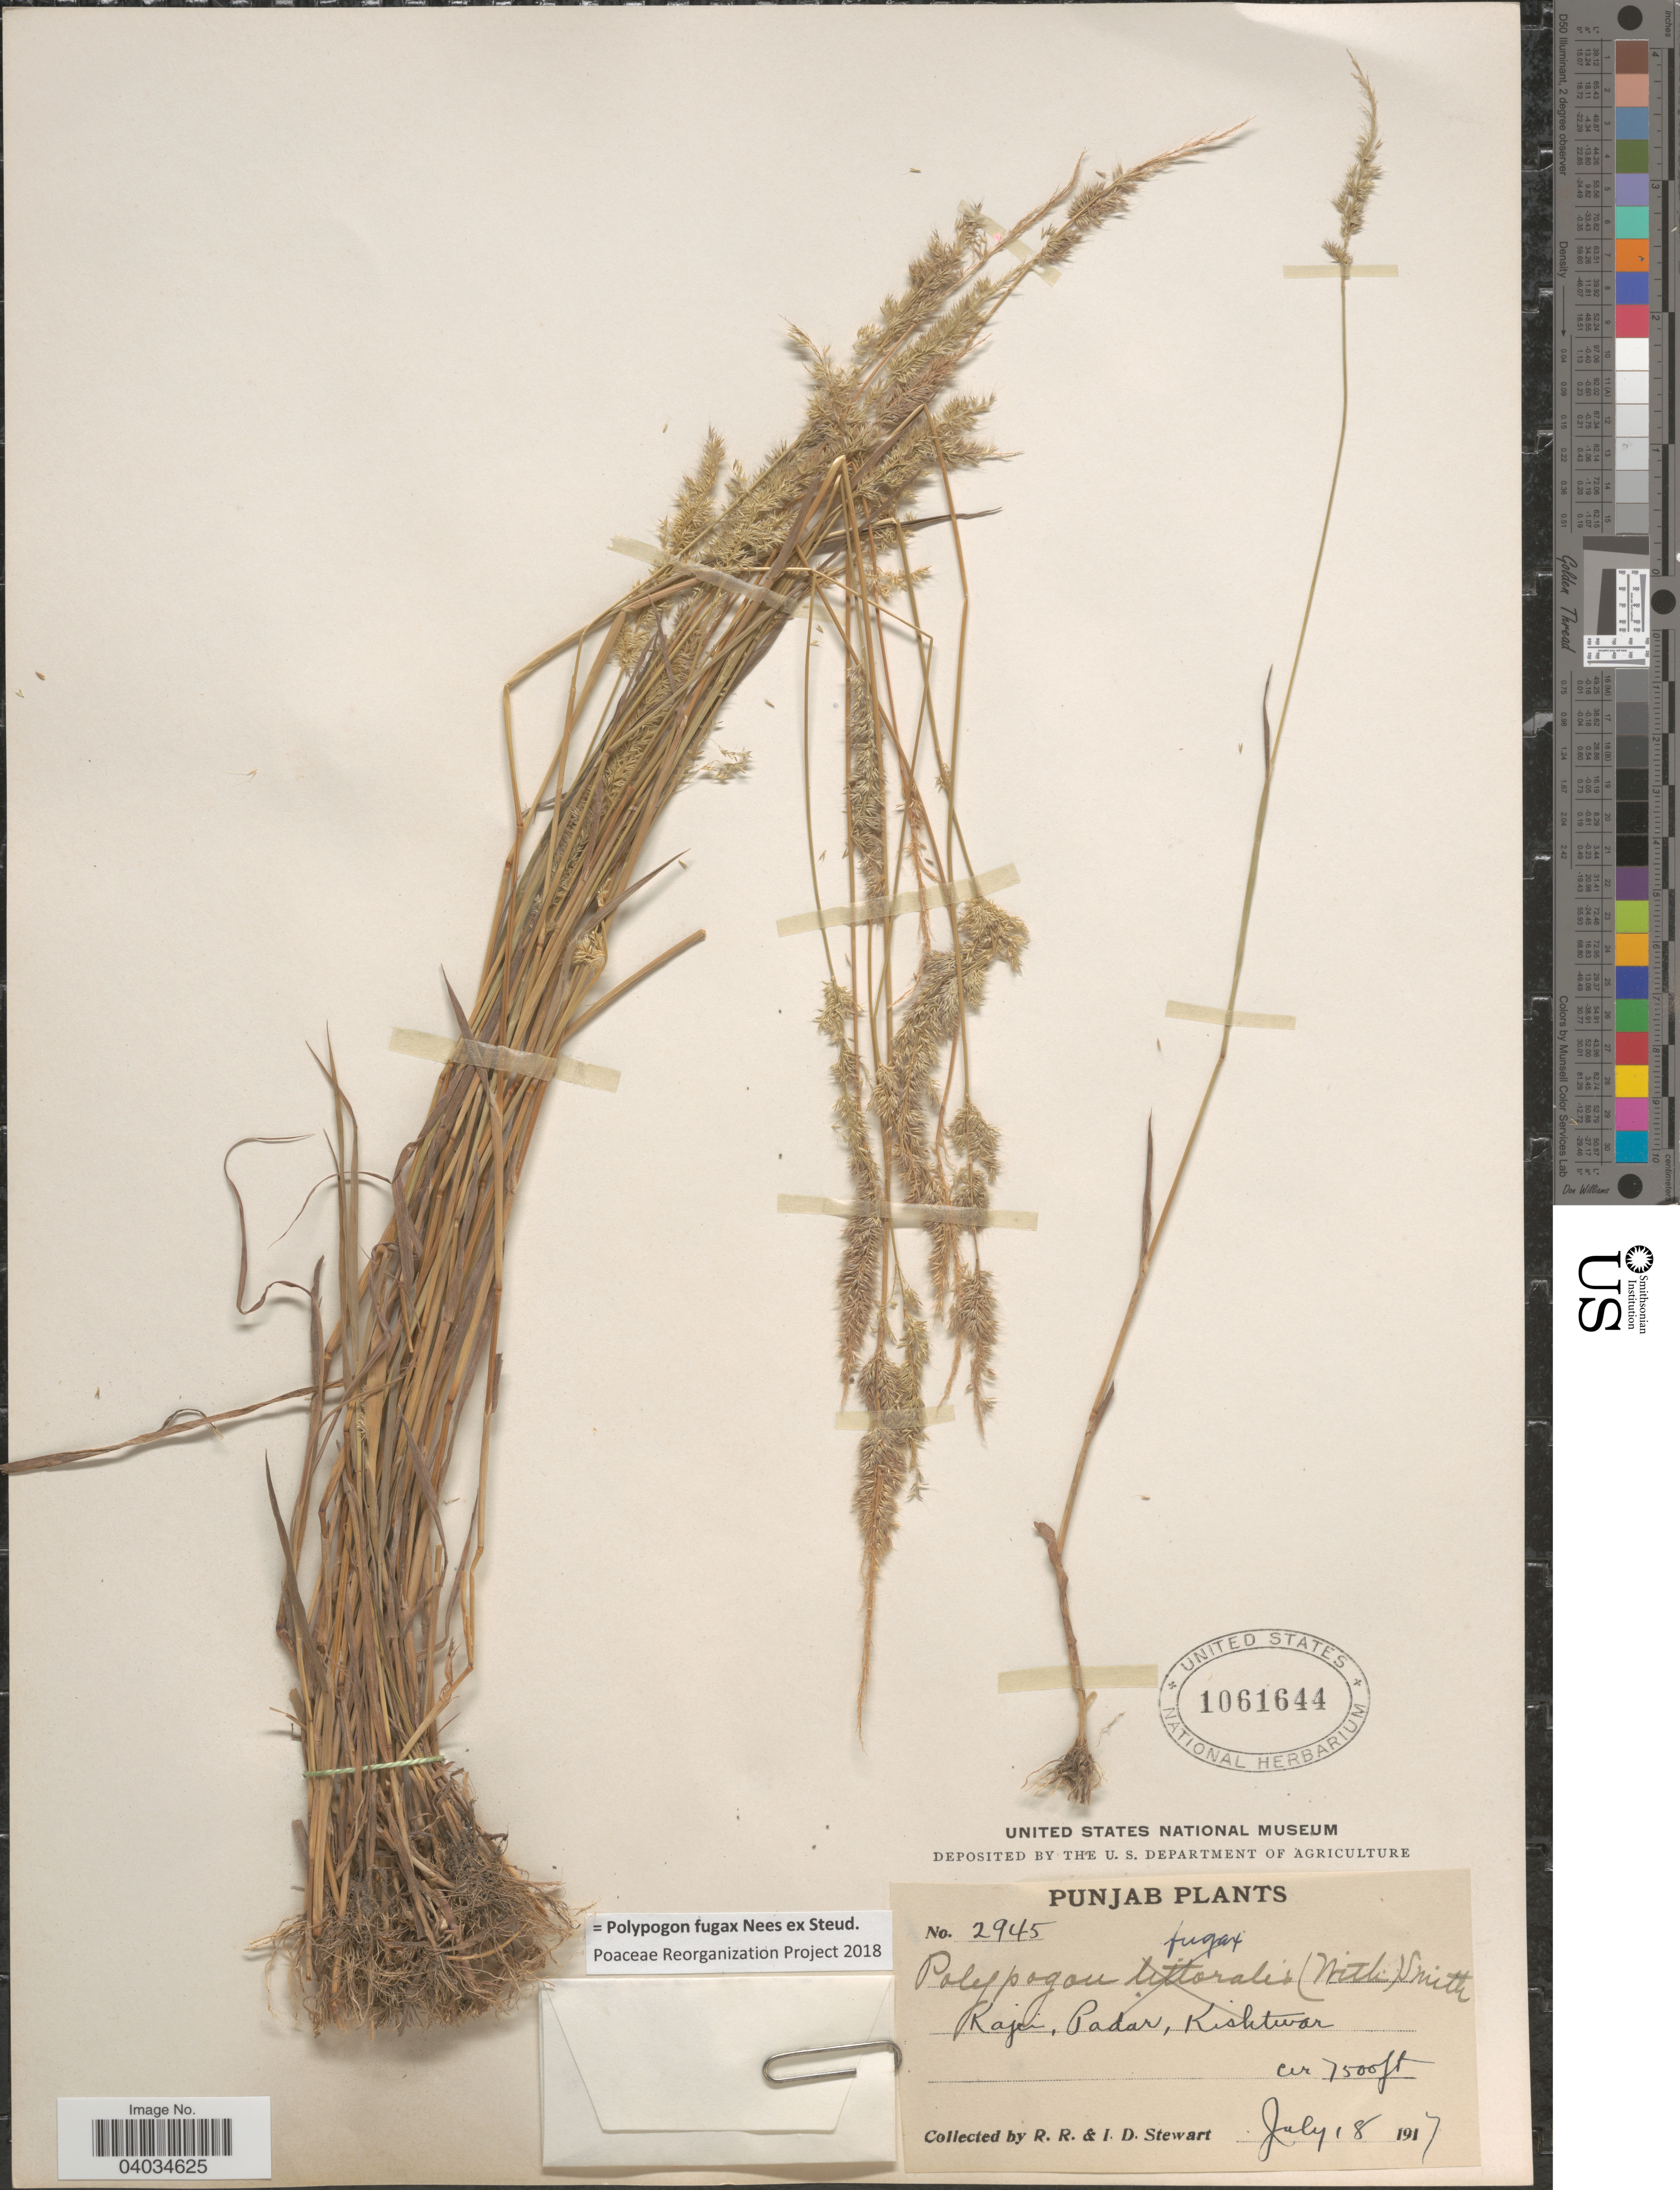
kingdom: Plantae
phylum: Tracheophyta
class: Liliopsida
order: Poales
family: Poaceae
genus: Polypogon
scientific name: Polypogon fugax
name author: Nees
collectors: R. Stewart & I. Stewart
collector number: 2945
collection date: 1917-07-18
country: India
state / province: Punjab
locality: Kajei, Padar, Kishtwar.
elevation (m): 2286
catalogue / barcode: US 1061644